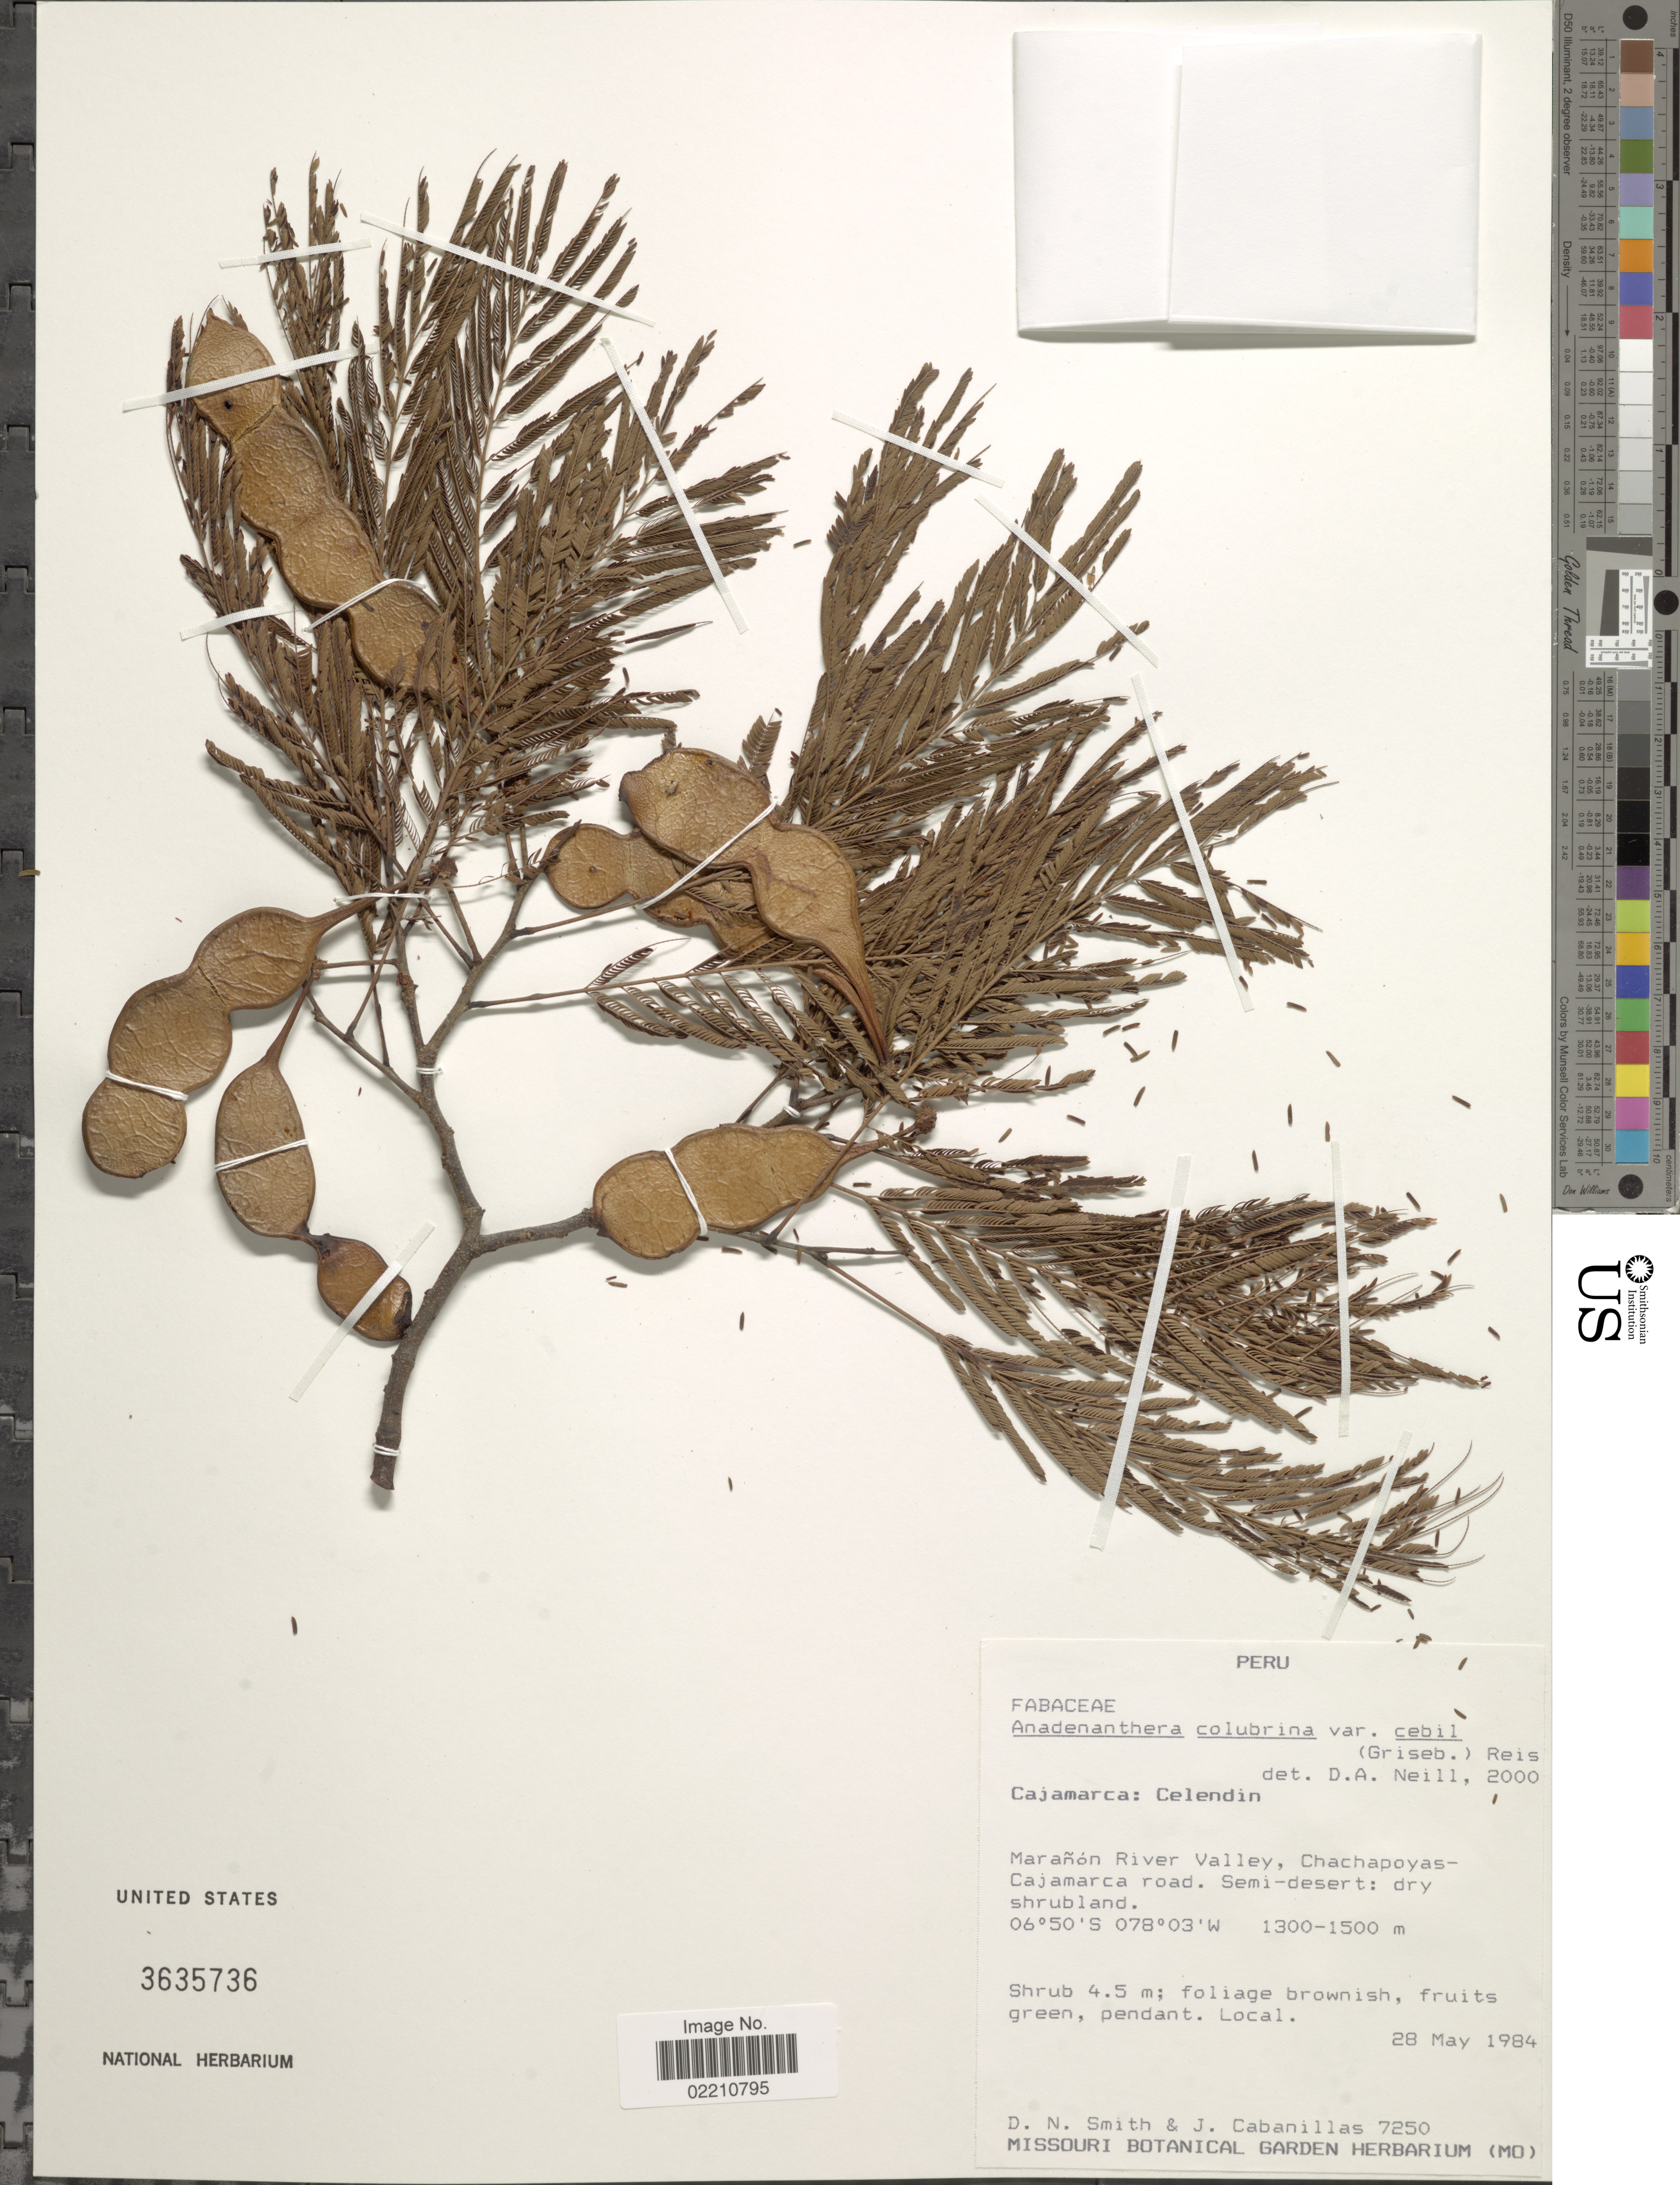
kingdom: Plantae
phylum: Tracheophyta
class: Magnoliopsida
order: Fabales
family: Fabaceae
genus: Anadenanthera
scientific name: Anadenanthera colubrina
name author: (Vell.) Brenan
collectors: D. Smith & J. Cabanillas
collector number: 7250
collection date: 1984-05-28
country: Peru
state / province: Cajamarca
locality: Celendin, Marañón River Valley, chachapoyas-Cajamarca road, semi-desert: dry shrubland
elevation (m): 1300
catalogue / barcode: US 3635736